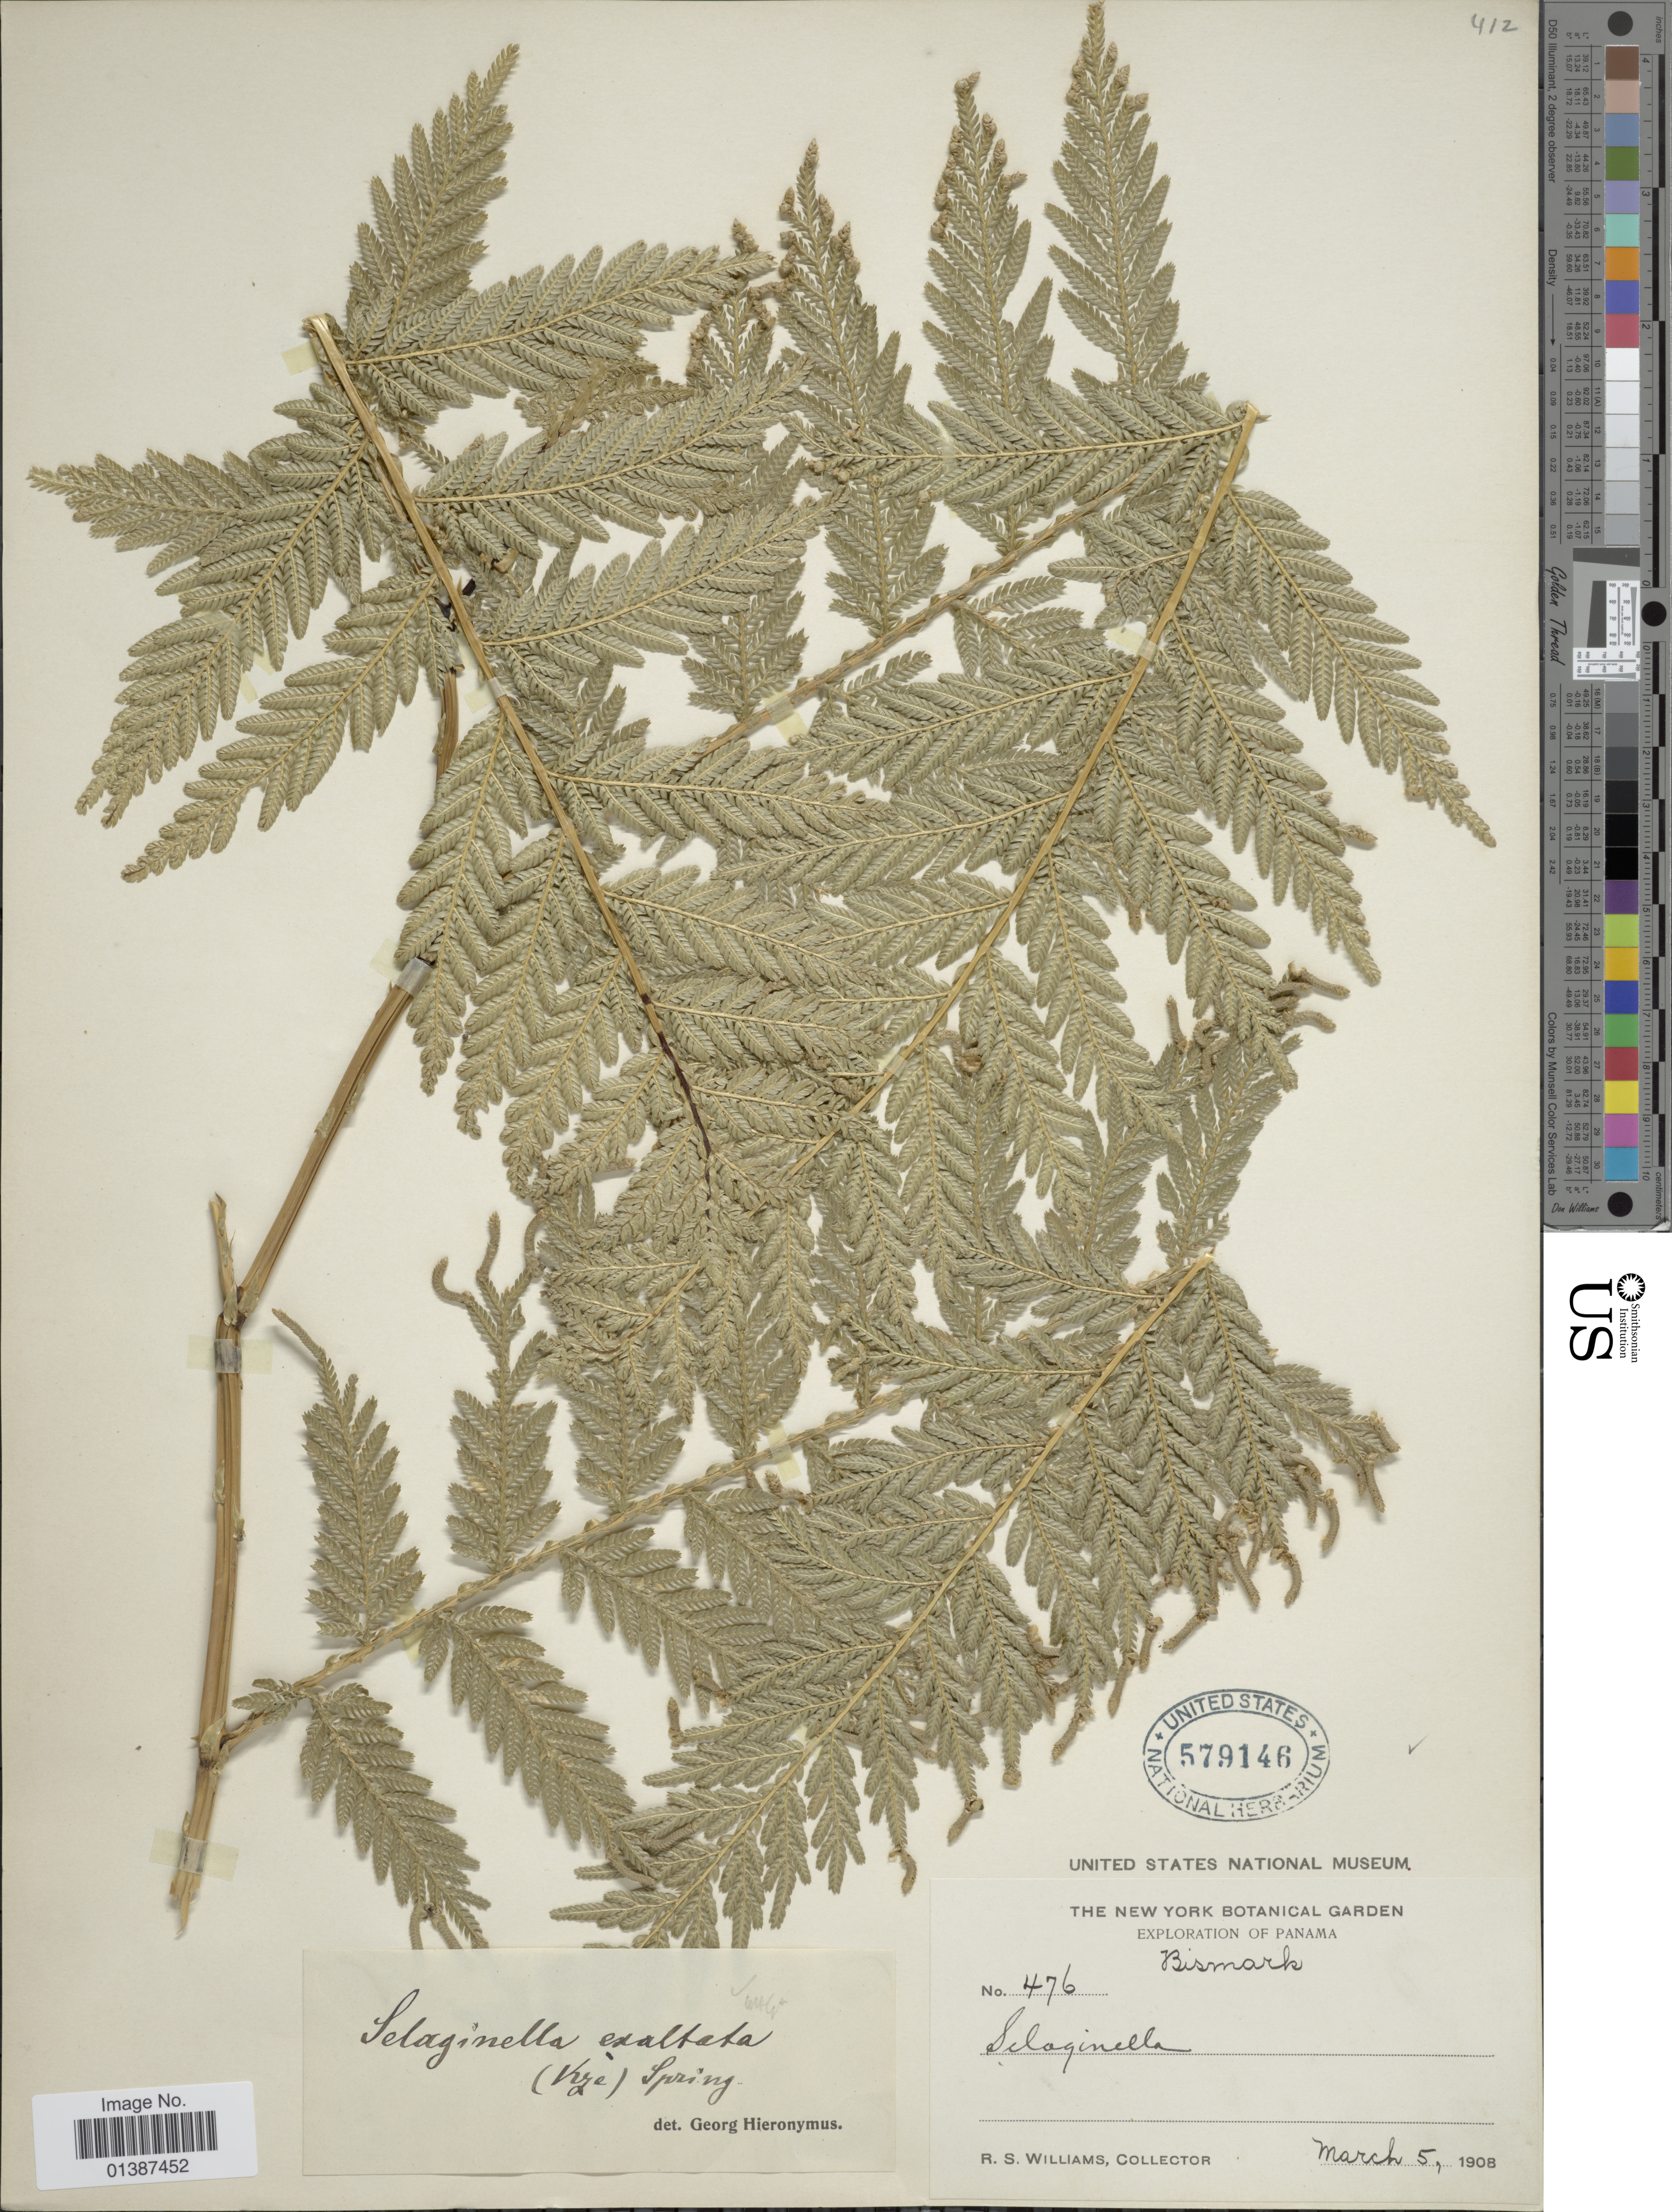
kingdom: Plantae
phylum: Tracheophyta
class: Lycopodiopsida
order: Selaginellales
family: Selaginellaceae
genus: Selaginella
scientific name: Selaginella exaltata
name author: (Kunze) Spring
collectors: R. S. Williams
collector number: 476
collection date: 1908-03-05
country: Panama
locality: Bismark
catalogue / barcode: US 579146